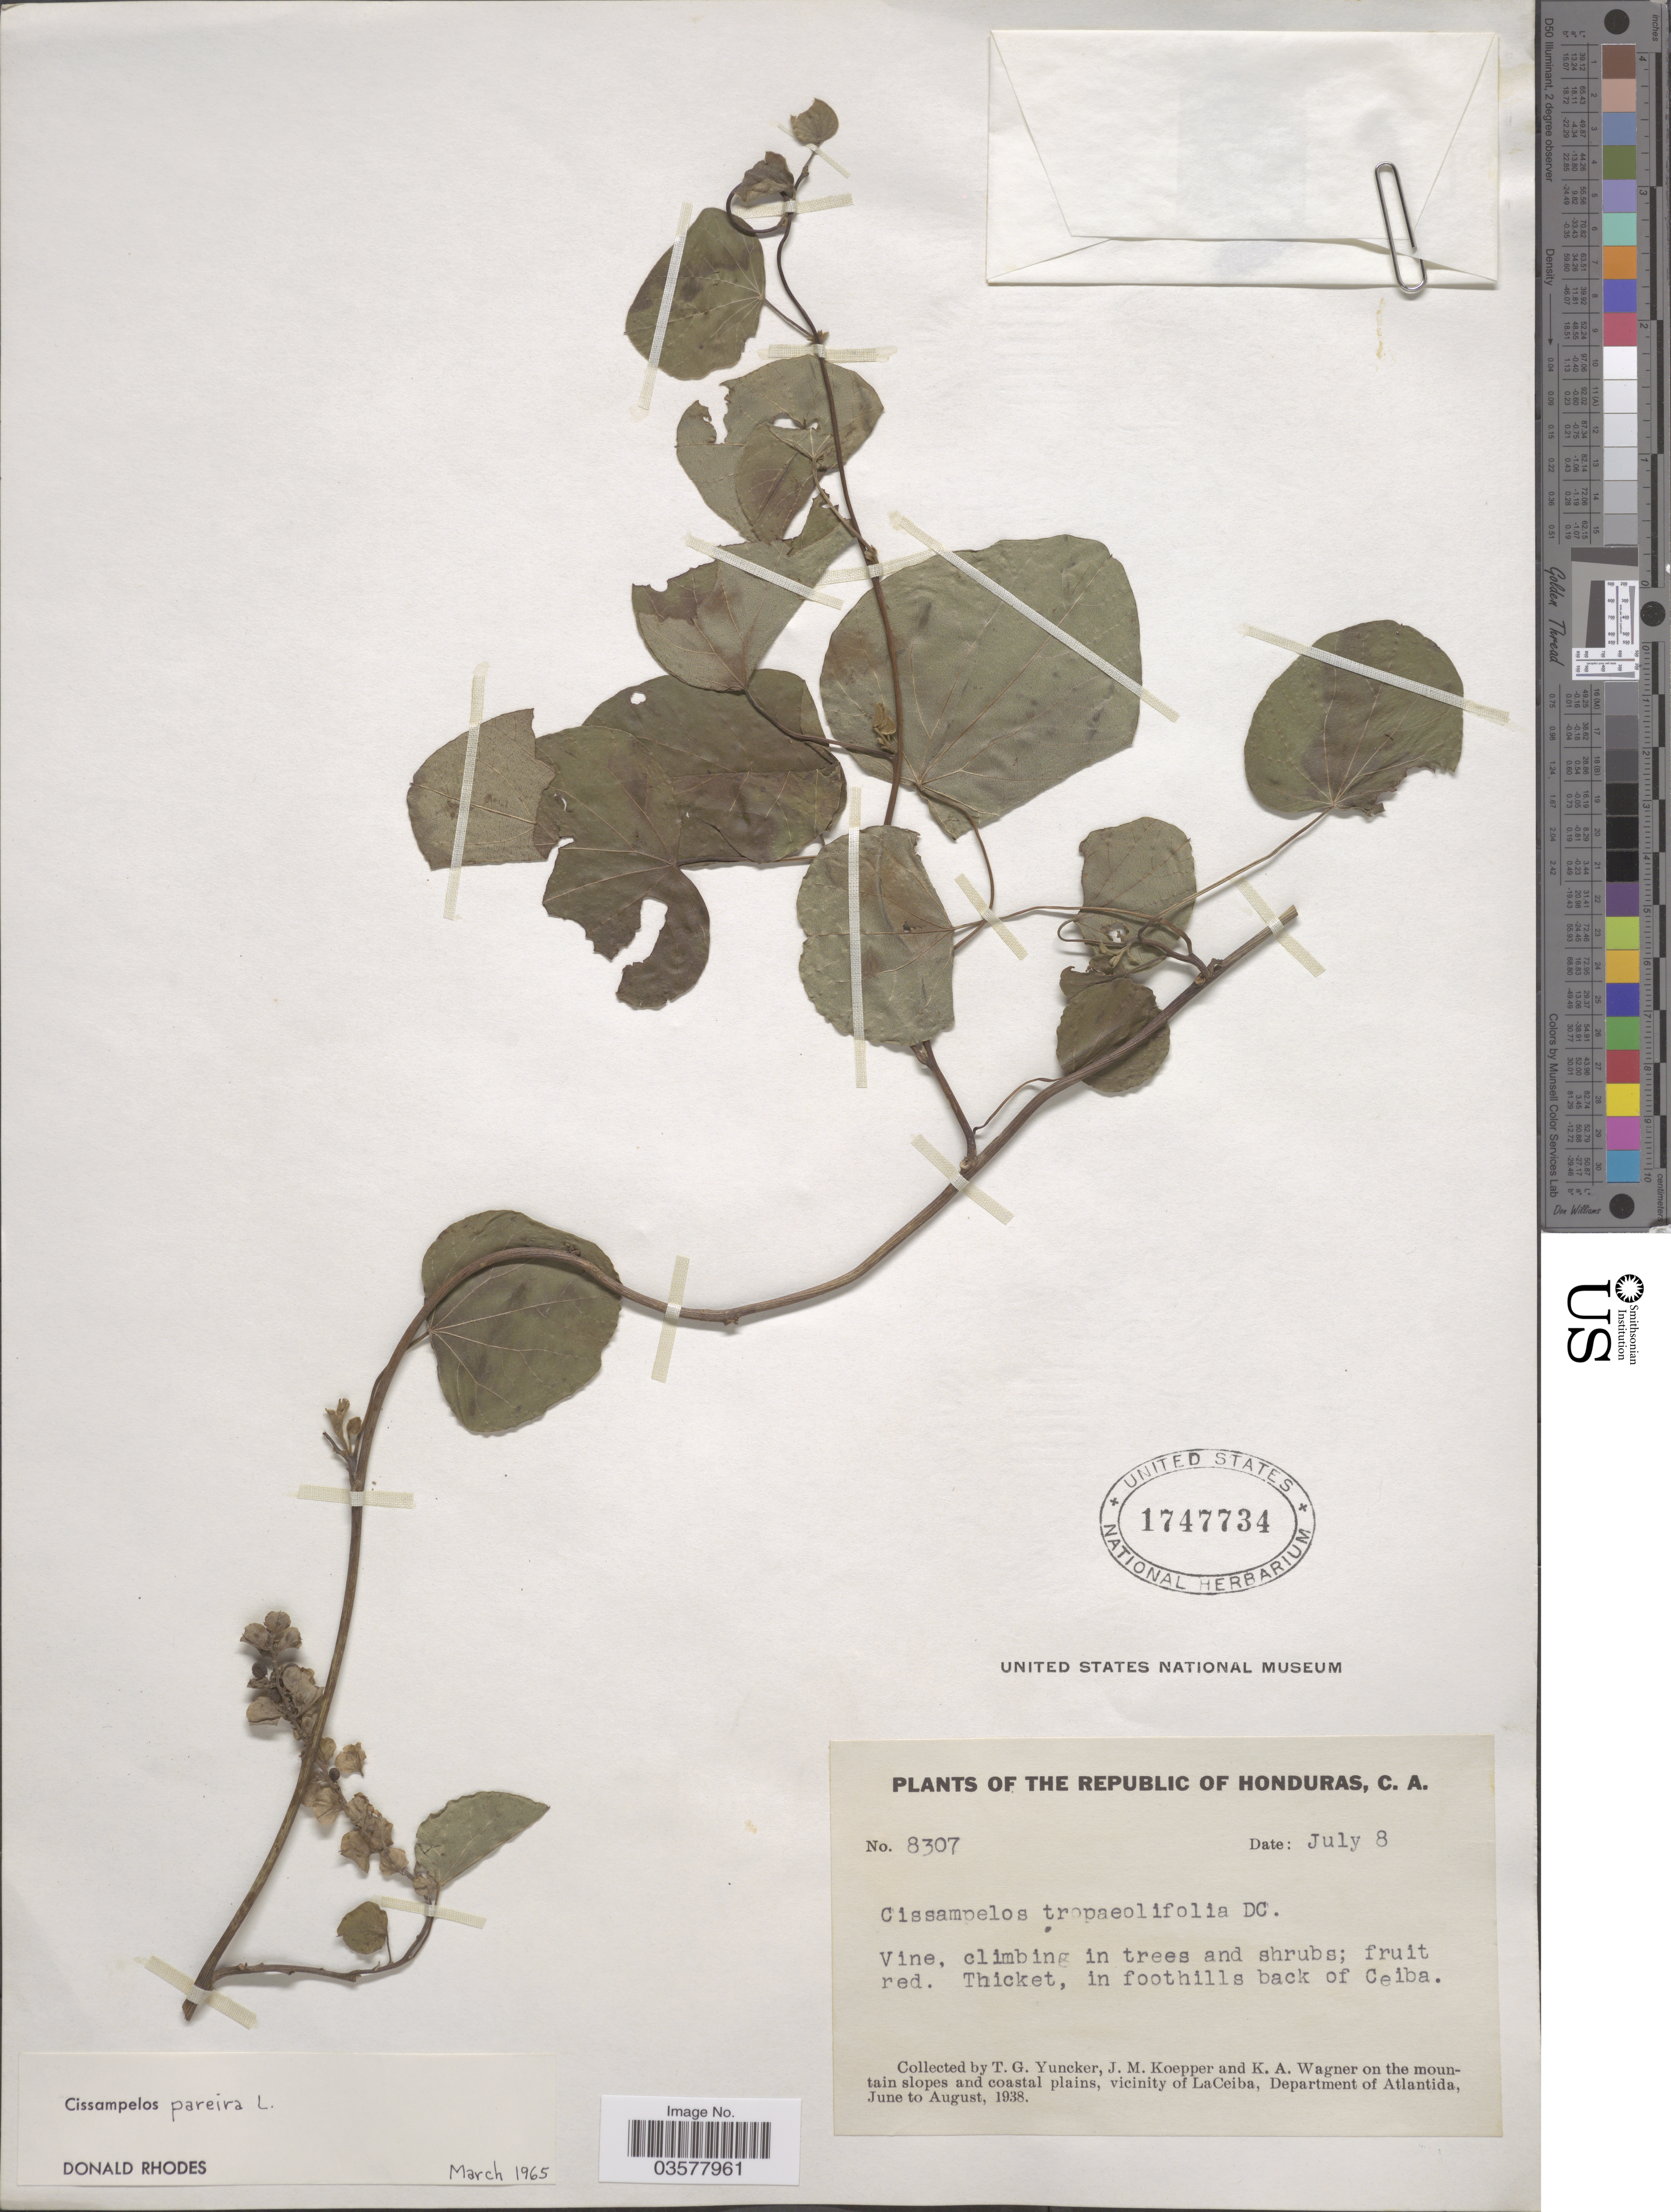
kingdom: Plantae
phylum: Tracheophyta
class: Magnoliopsida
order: Ranunculales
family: Menispermaceae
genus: Cissampelos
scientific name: Cissampelos pareira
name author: L.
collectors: T. G. Yuncker, J. M. Koepper & K. A. Wagner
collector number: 8307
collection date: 1938-07-08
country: Honduras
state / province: Atlantida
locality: On the mountain slopes and coastal plains, vicinity of LaCeiba, Department of Atlantida. In the foothills back of Ceiba.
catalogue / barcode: US 1747734